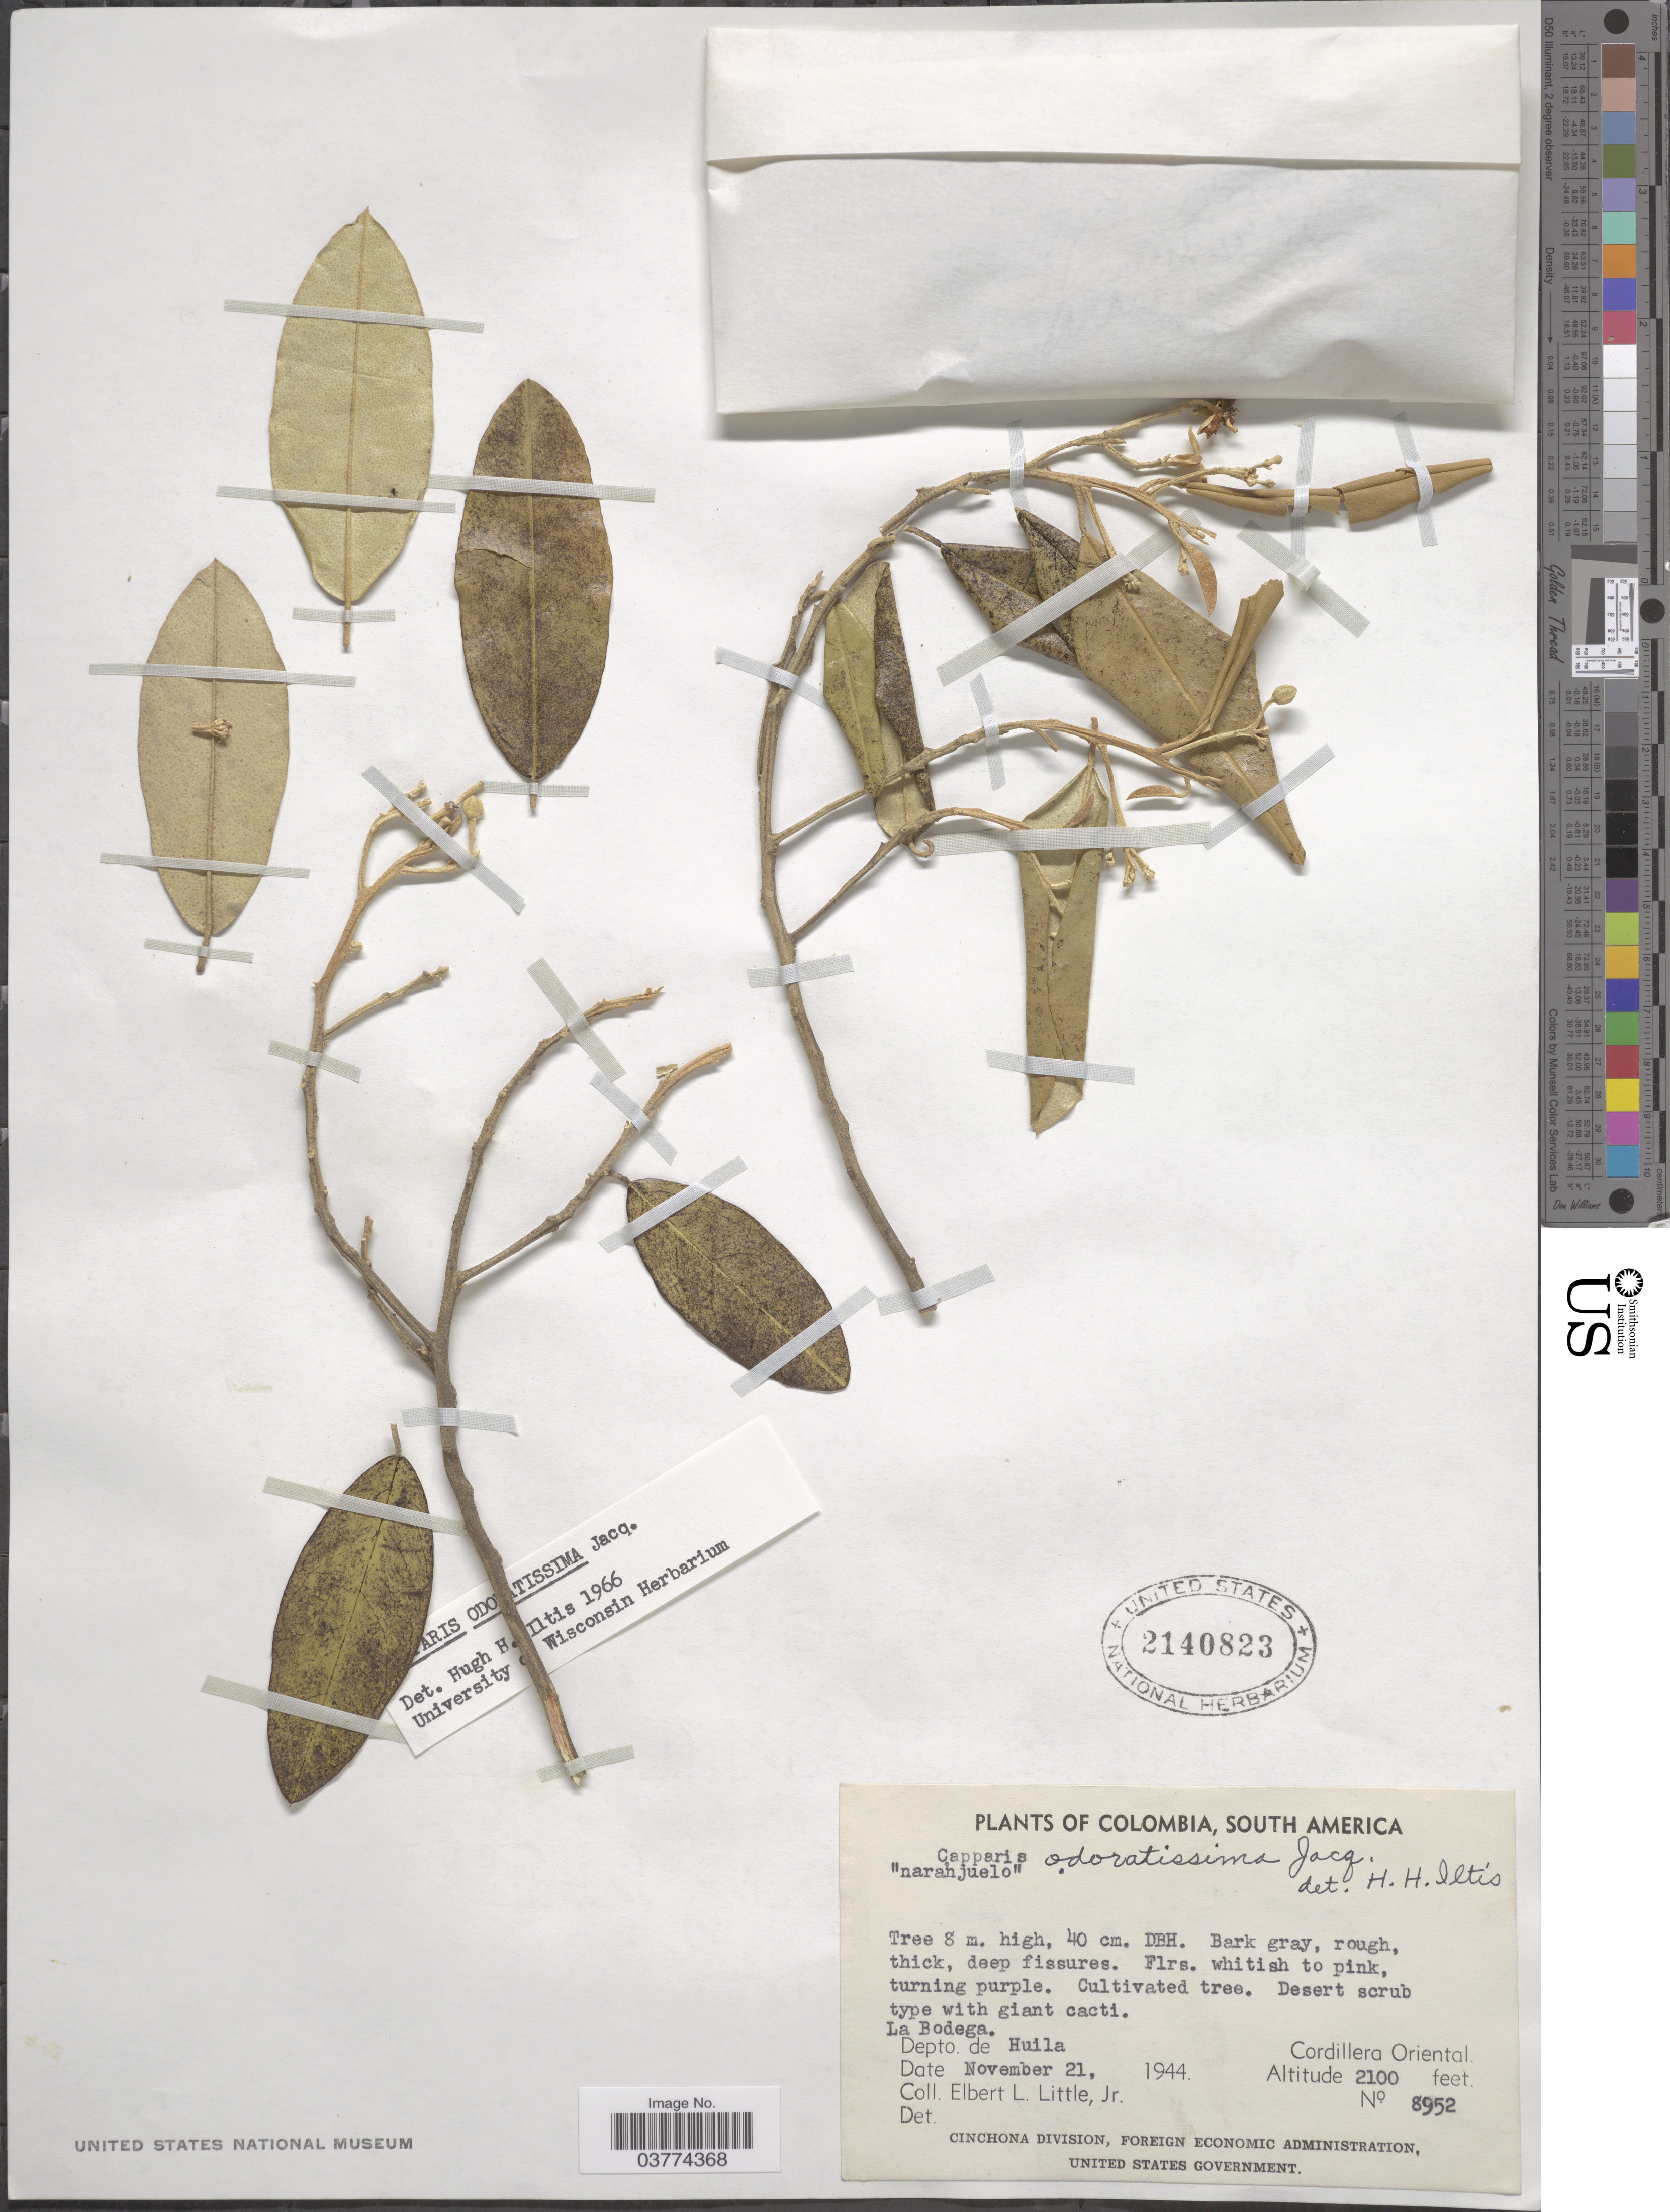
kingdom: Plantae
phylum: Tracheophyta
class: Magnoliopsida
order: Brassicales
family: Capparaceae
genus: Quadrella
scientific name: Quadrella odoratissima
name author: (Jacq.) Hutch.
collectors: E. L. Little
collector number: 8952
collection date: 1944-11-21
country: Colombia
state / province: Huila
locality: La Bodega. Depto. de Huila. Cordillera Oriental.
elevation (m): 640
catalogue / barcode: US 2140823